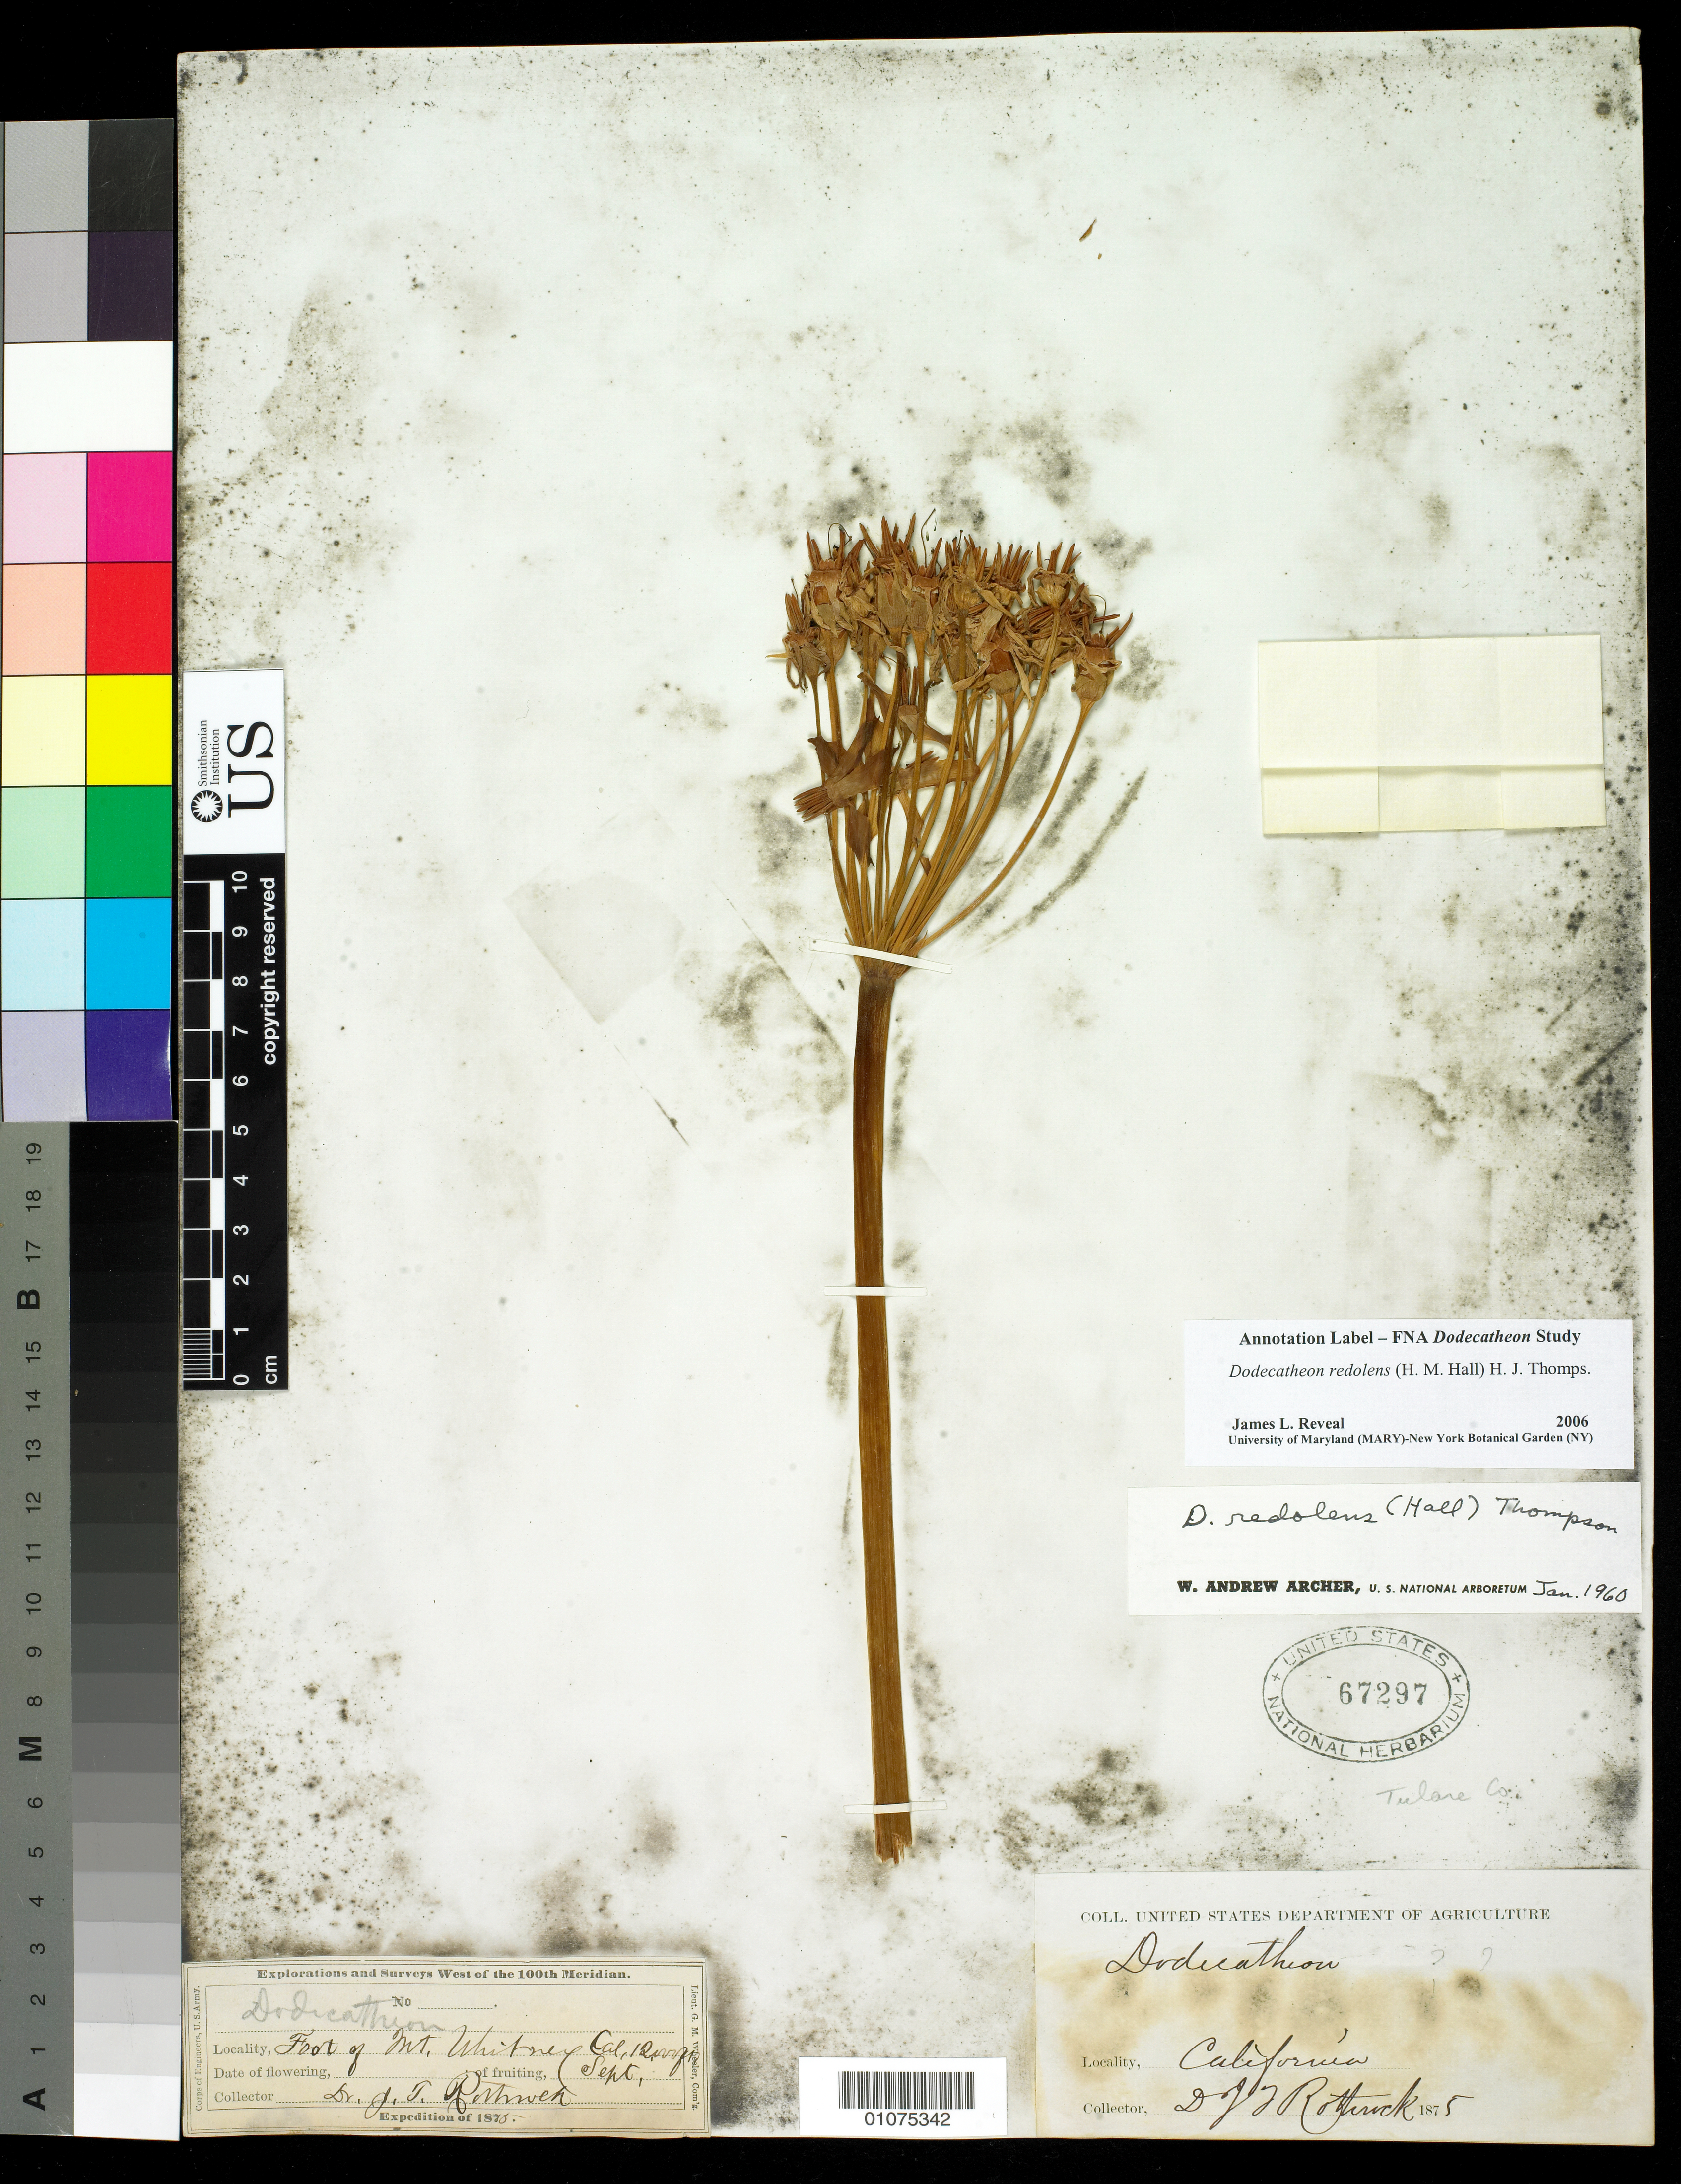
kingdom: Plantae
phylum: Tracheophyta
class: Magnoliopsida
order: Ericales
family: Primulaceae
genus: Dodecatheon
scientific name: Dodecatheon redolens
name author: (H.M. Hall) H.J. Thomps.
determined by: Reveal, J. L.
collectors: J. T. Rothrock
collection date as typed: Sep 1875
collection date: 1875-09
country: United States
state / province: California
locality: Foot of Mountain Whitney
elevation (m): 3658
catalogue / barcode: US 67297